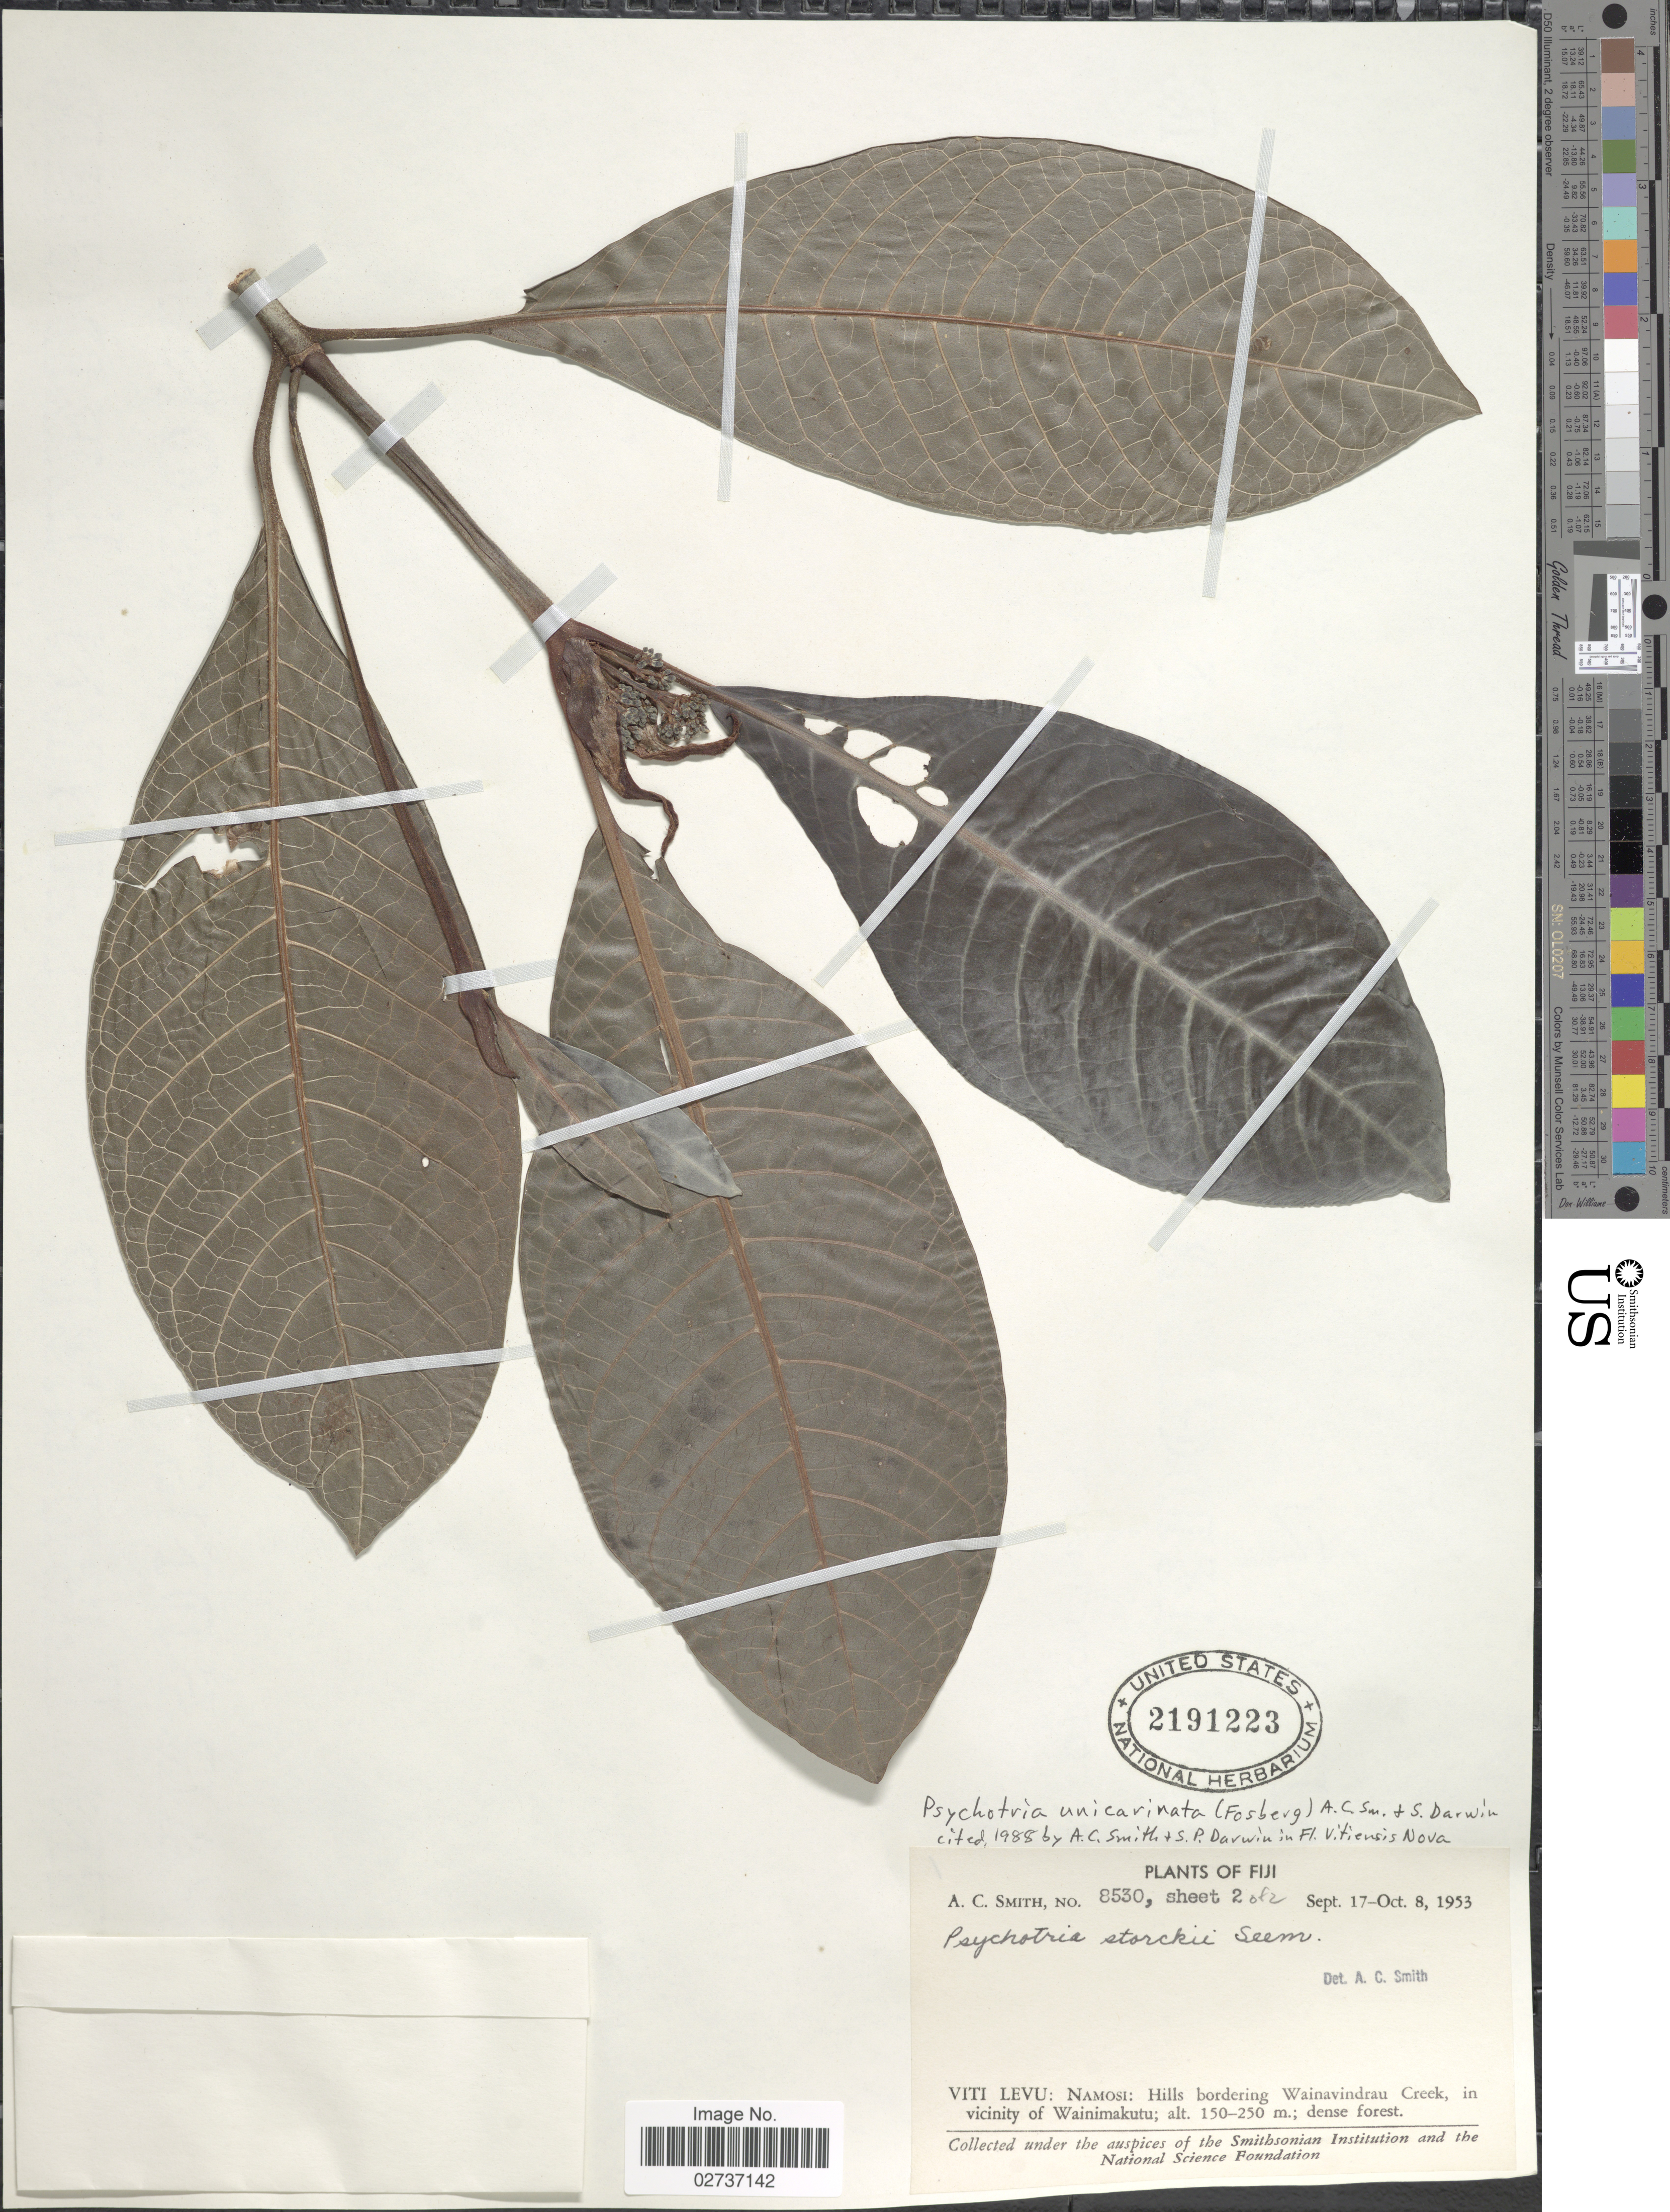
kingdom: Plantae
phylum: Tracheophyta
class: Magnoliopsida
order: Gentianales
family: Rubiaceae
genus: Psychotria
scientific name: Psychotria unicarinata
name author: (Fosberg) A.C. Sm. & S.P. Darwin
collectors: A. C. Smith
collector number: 8530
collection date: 1953-09-17/1953-10-08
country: Fiji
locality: Viti Levu: Namosi: Hills bordering Wainavindrau Creek, in vicinity of Wainimakutu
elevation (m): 150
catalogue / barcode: US 2191223